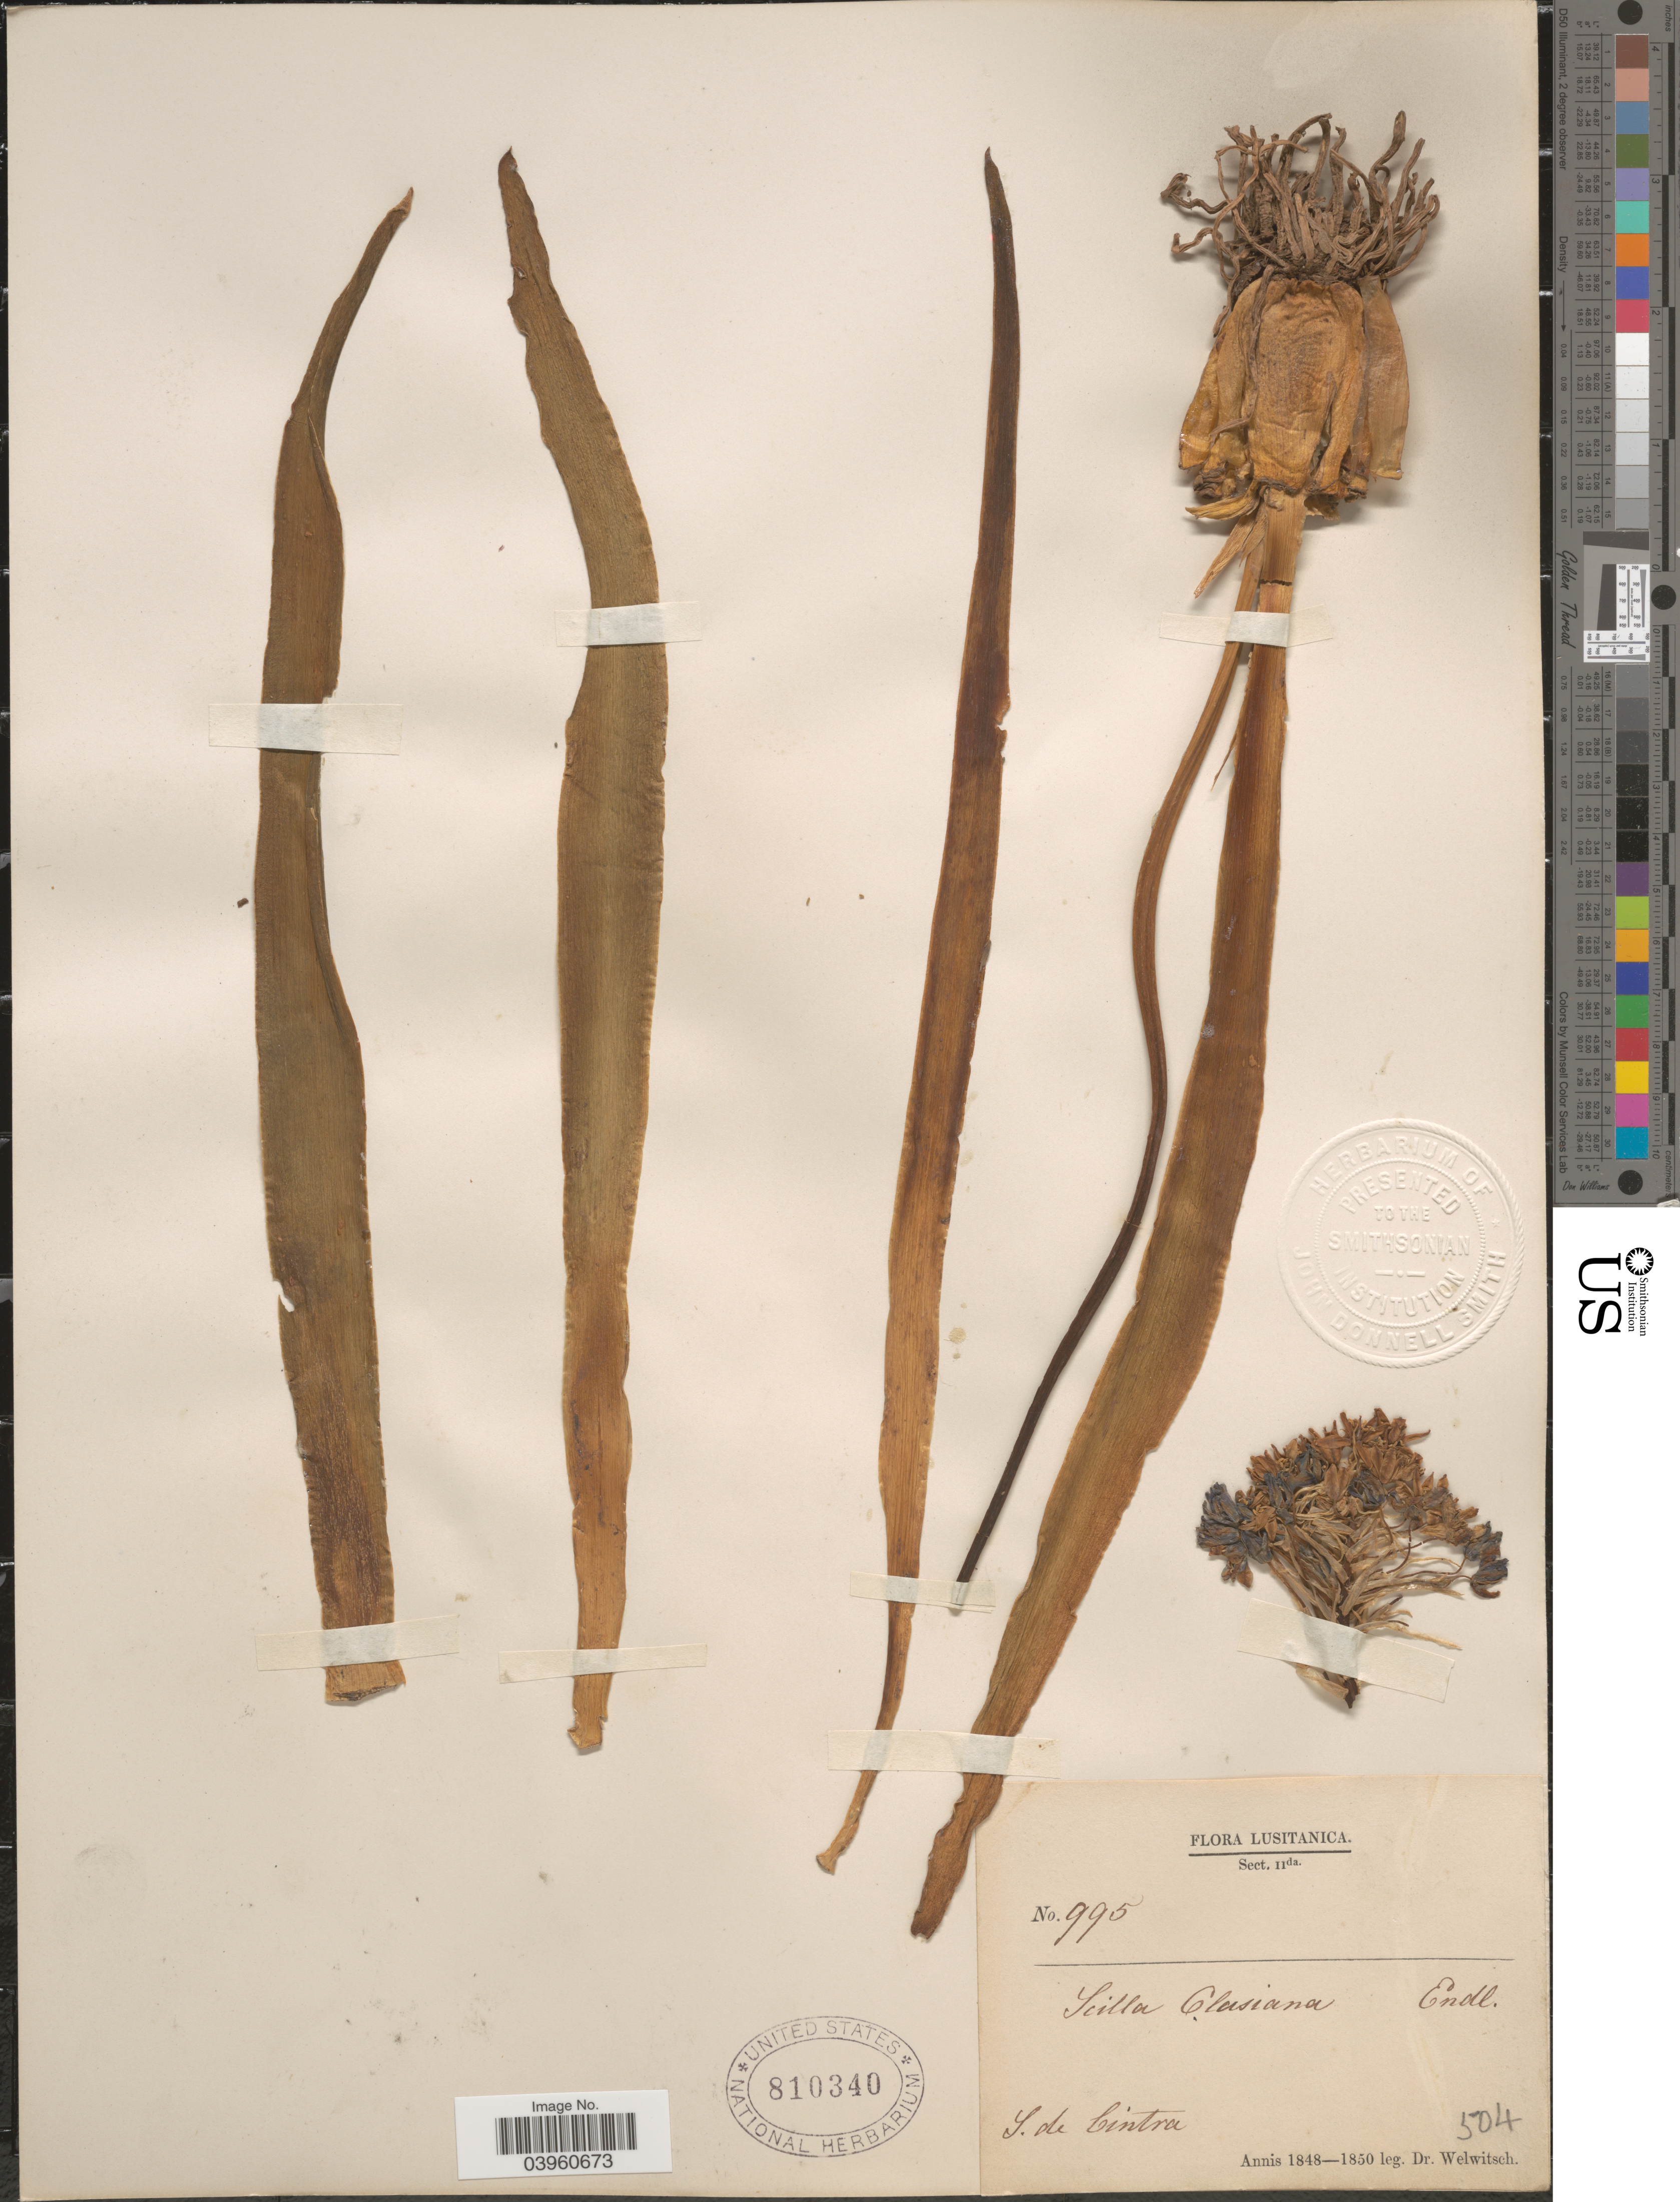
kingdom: Plantae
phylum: Tracheophyta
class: Liliopsida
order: Asparagales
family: Asparagaceae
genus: Scilla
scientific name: Scilla clusiana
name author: Endl.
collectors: -. Welwitsch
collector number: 995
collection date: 1848/1850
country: Portugal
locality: Lusitanica. S. de Cintra.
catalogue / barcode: US 810340